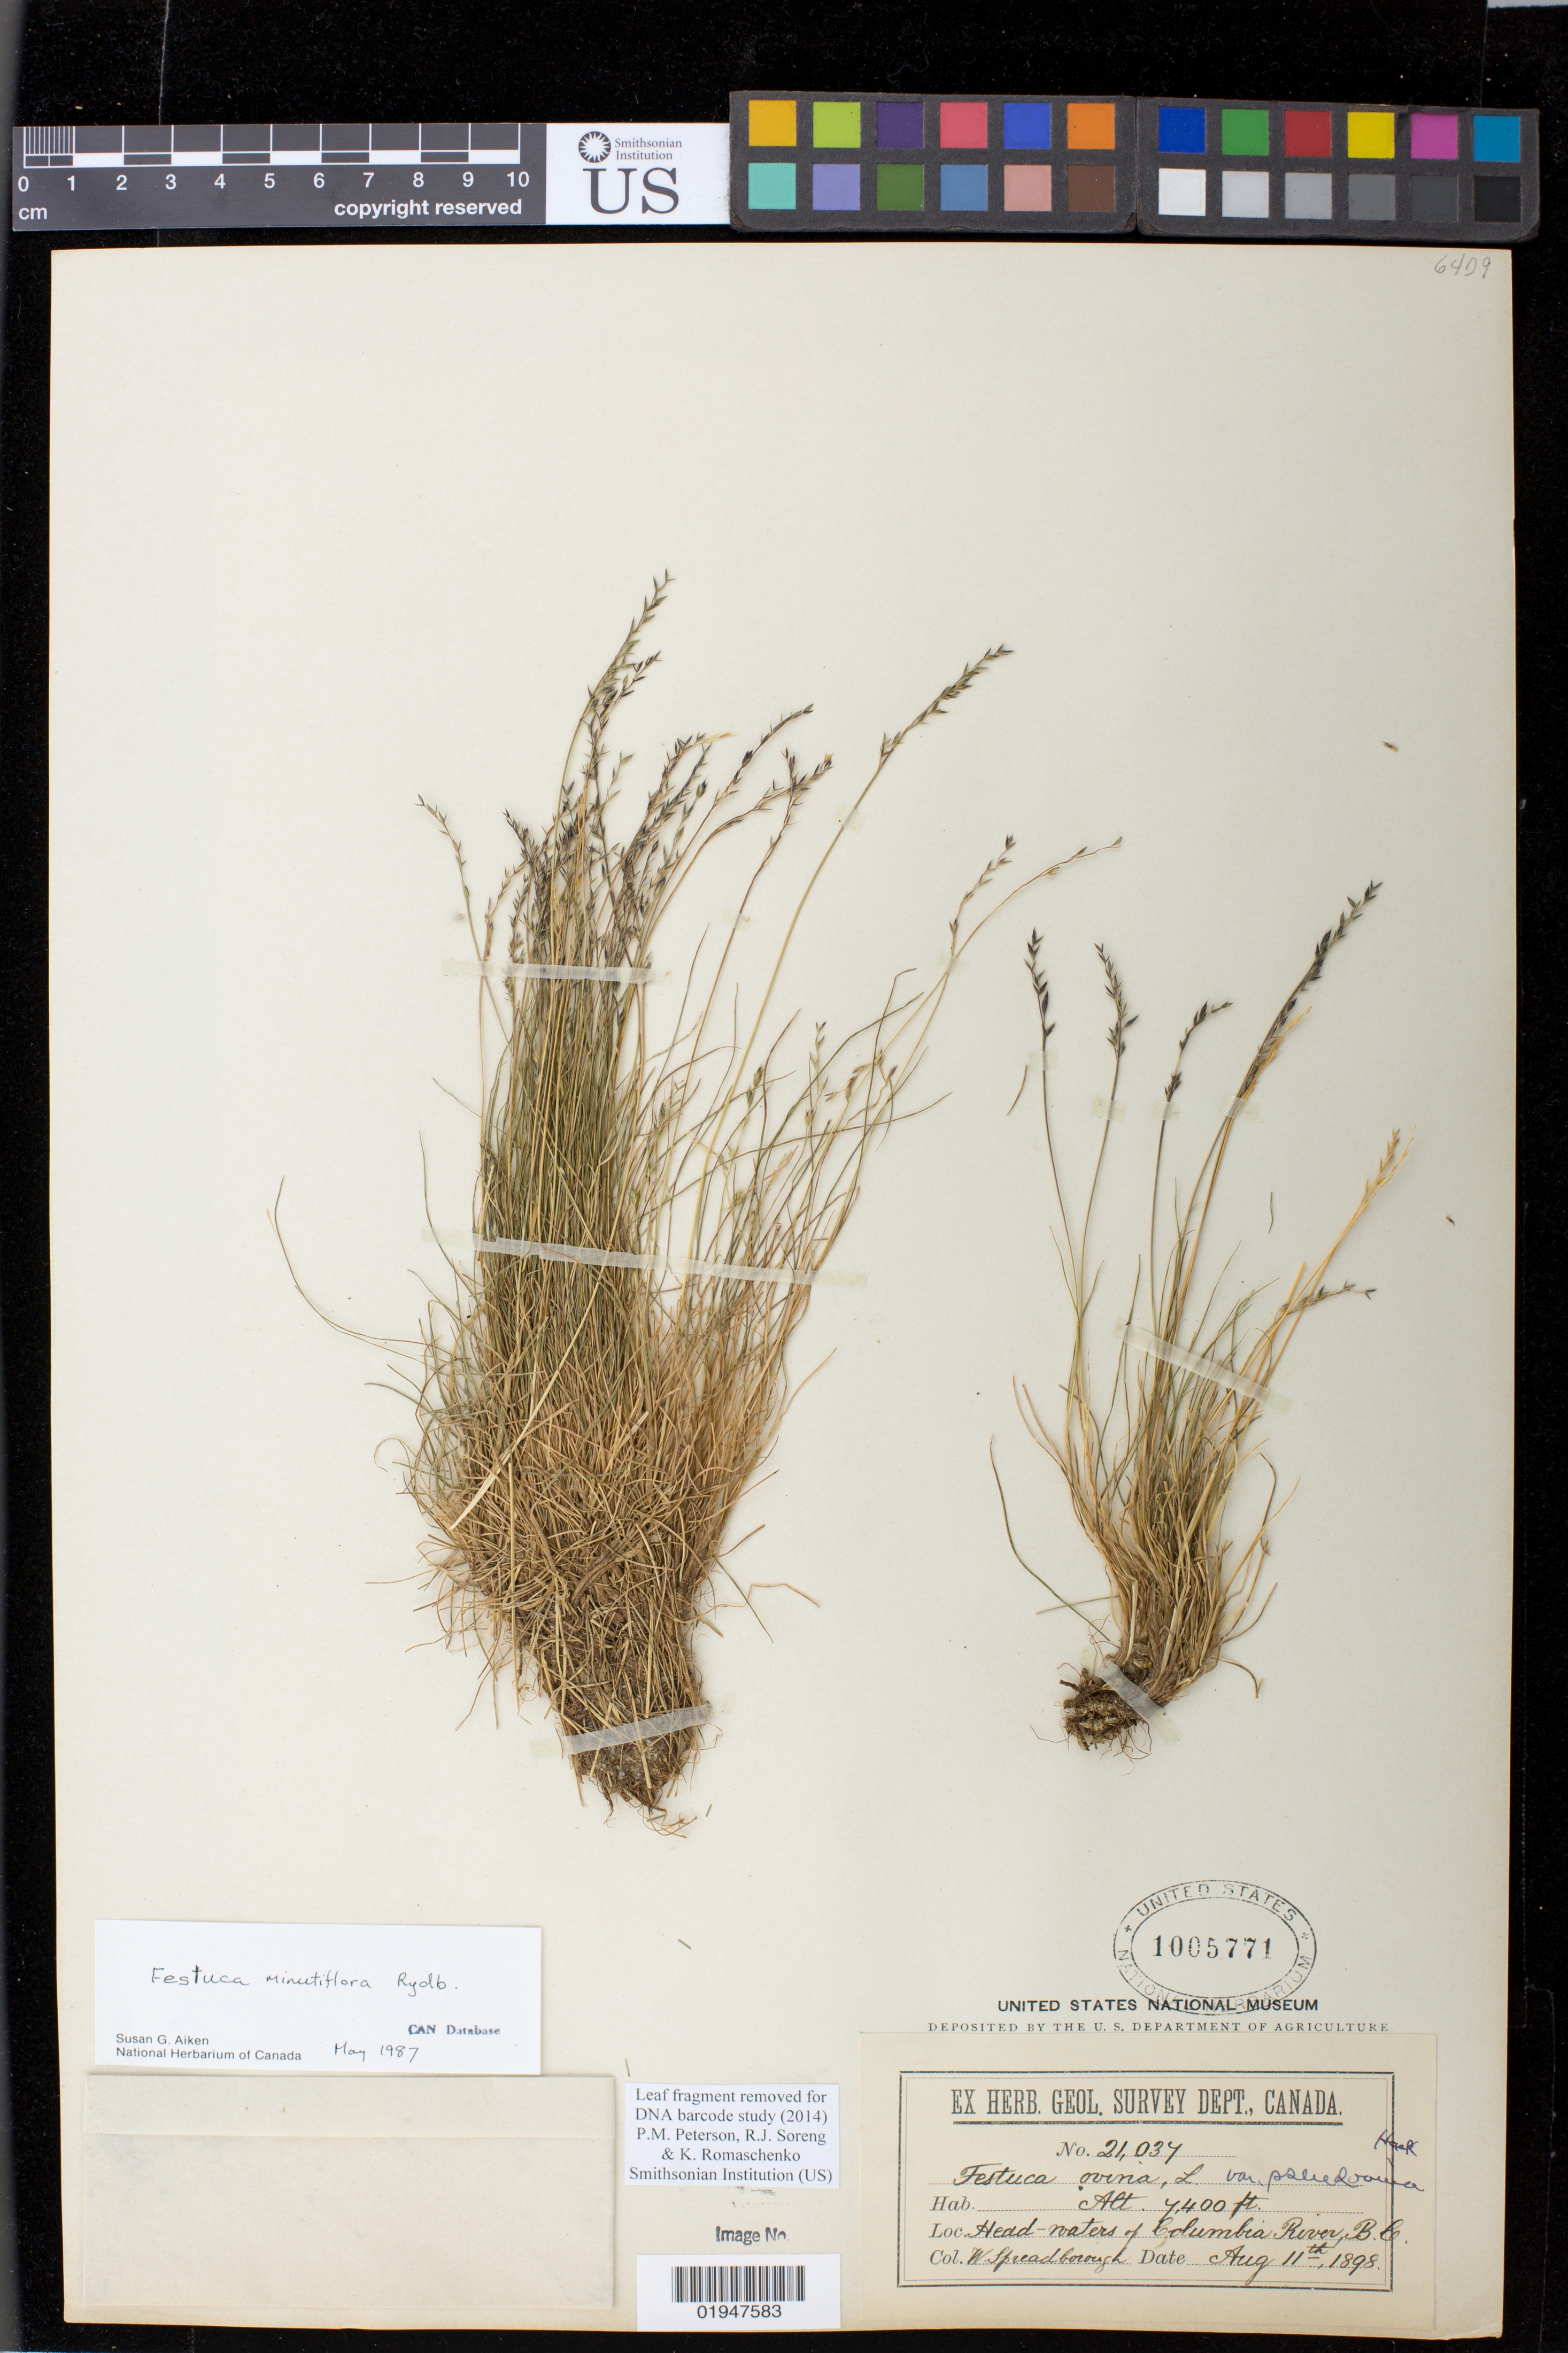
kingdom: Plantae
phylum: Tracheophyta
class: Liliopsida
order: Poales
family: Poaceae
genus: Festuca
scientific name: Festuca minutifolia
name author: Rydb.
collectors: W. Spreadborough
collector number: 21037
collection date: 1898-08-11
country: Canada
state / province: British Columbia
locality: Head-waters of Columbia River, B.C.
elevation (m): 2256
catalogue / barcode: US 1005771